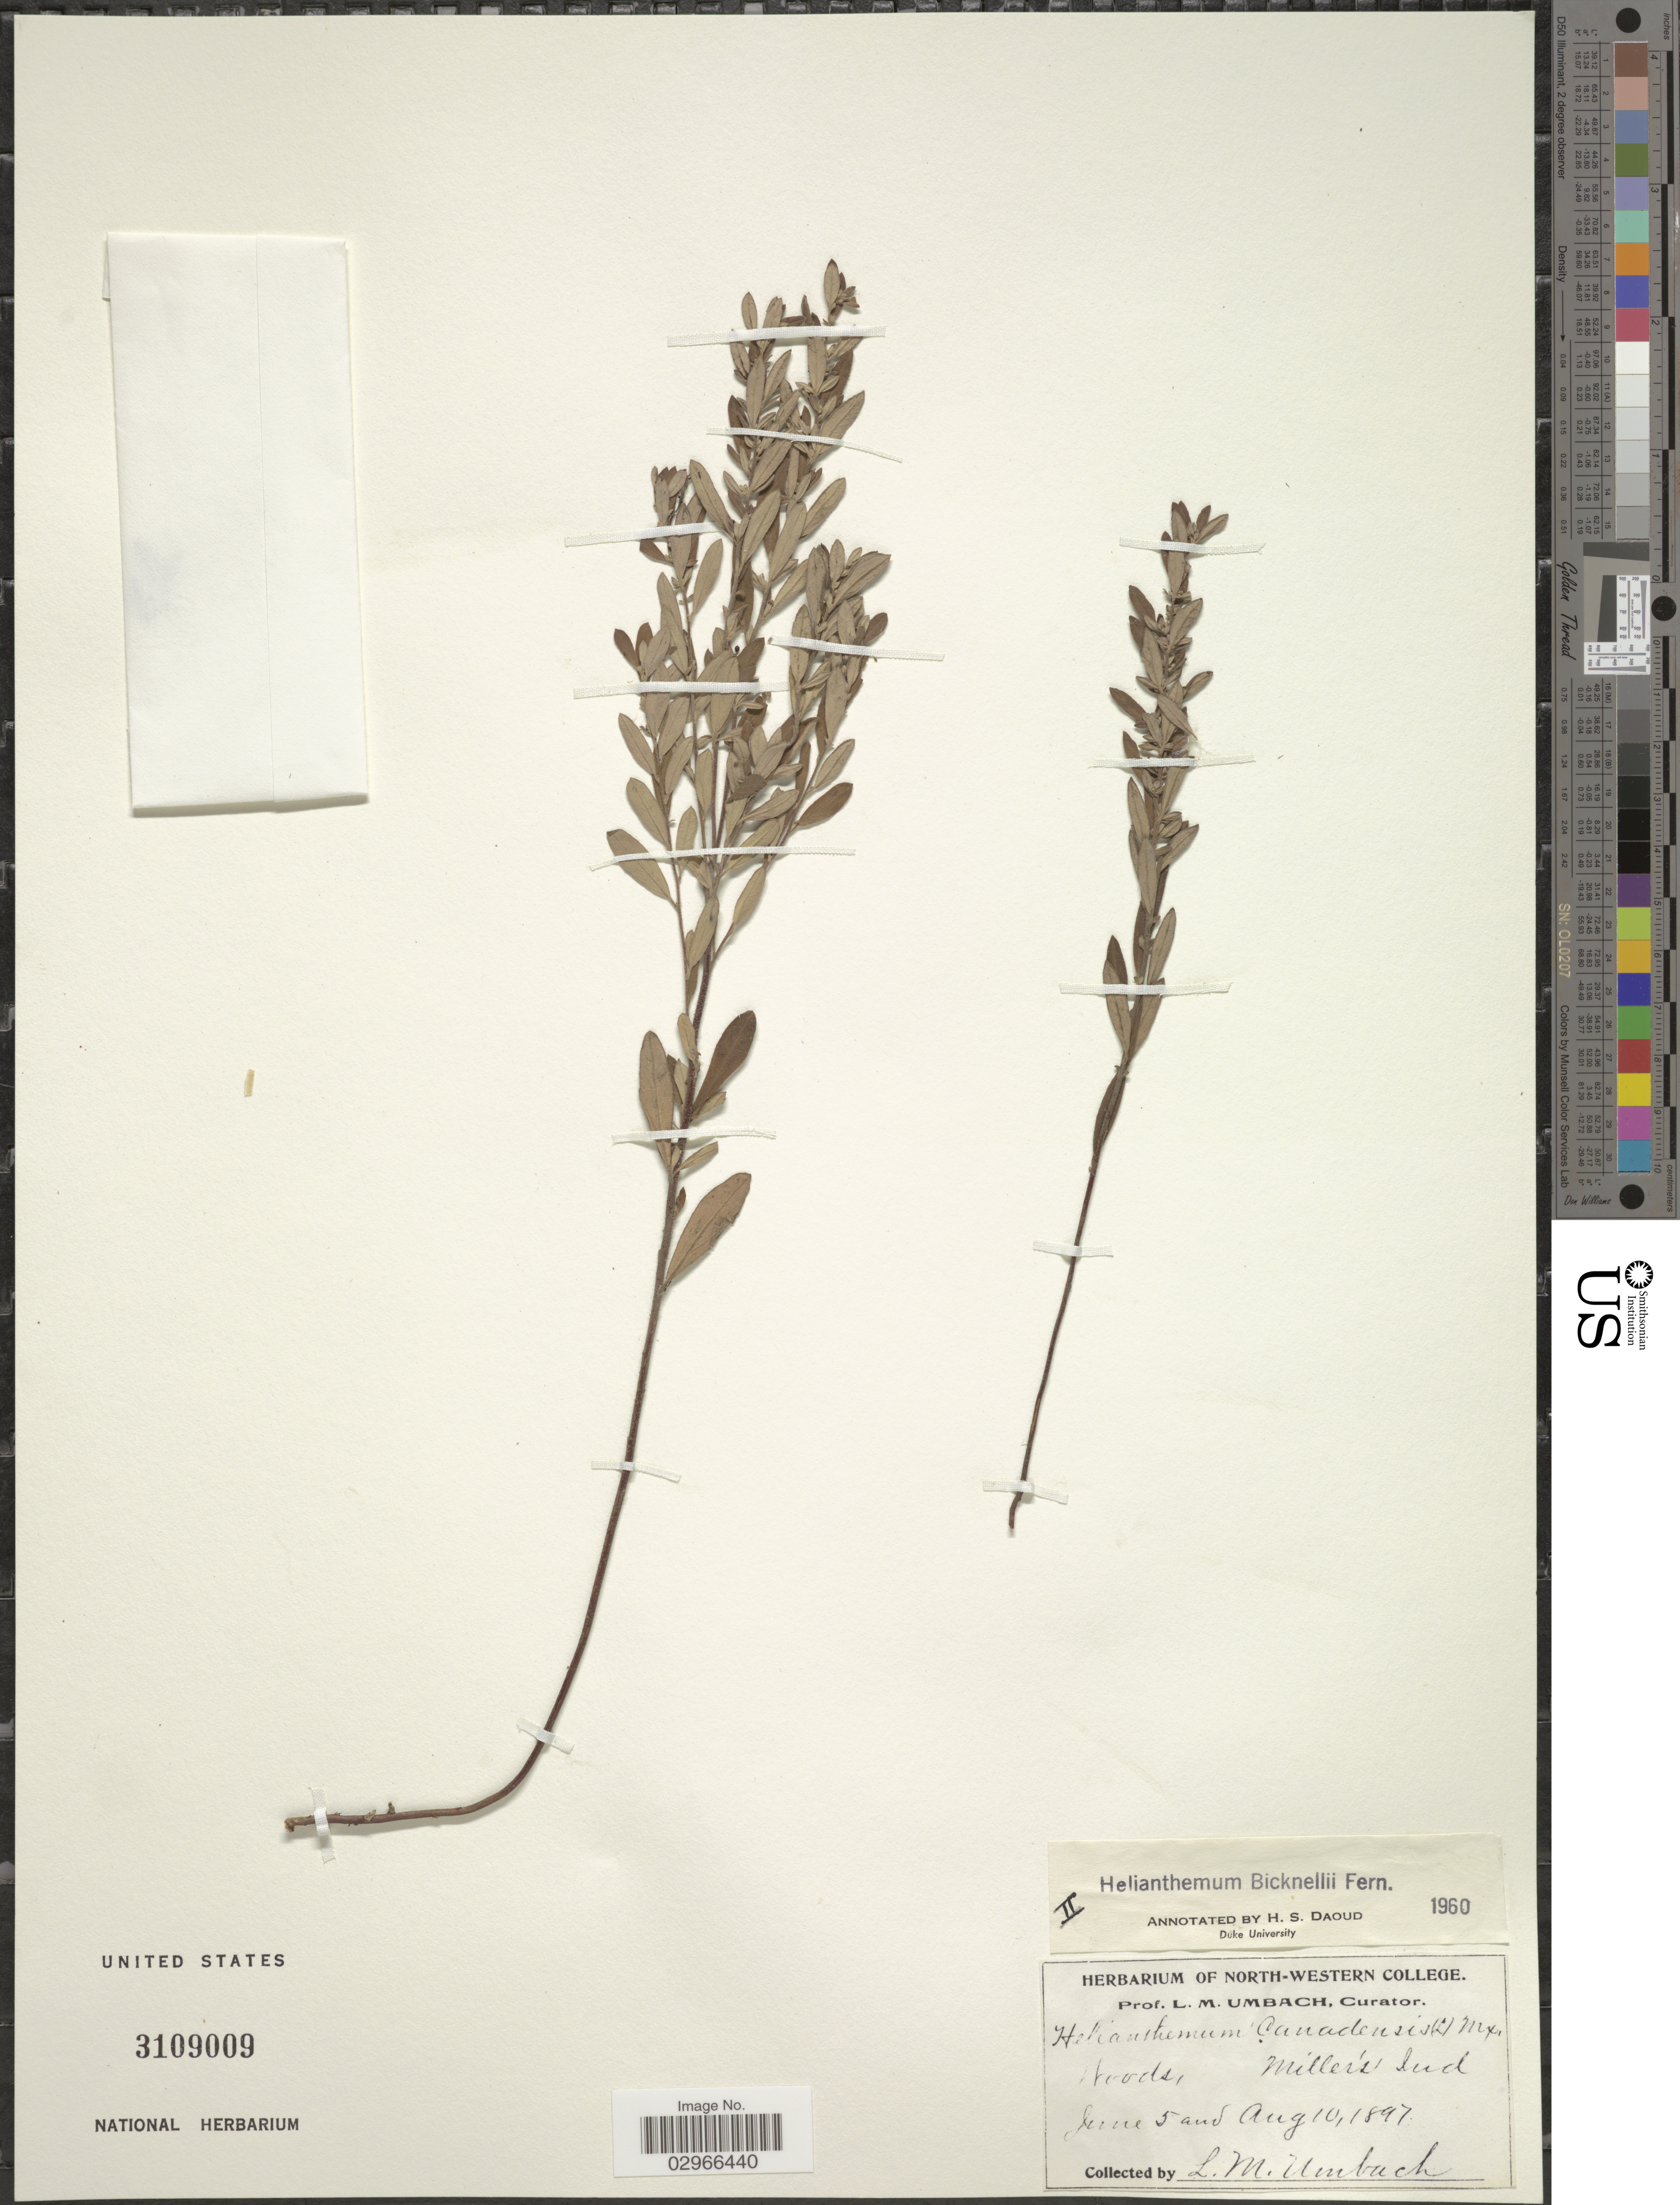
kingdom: Plantae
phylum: Tracheophyta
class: Magnoliopsida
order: Malvales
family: Cistaceae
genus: Helianthemum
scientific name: Helianthemum bicknellii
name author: Fernald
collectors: L. M. Umbach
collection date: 1897-06-05/1897-08-10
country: United States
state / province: Indiana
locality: Miller's Ind.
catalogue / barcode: US 3109009